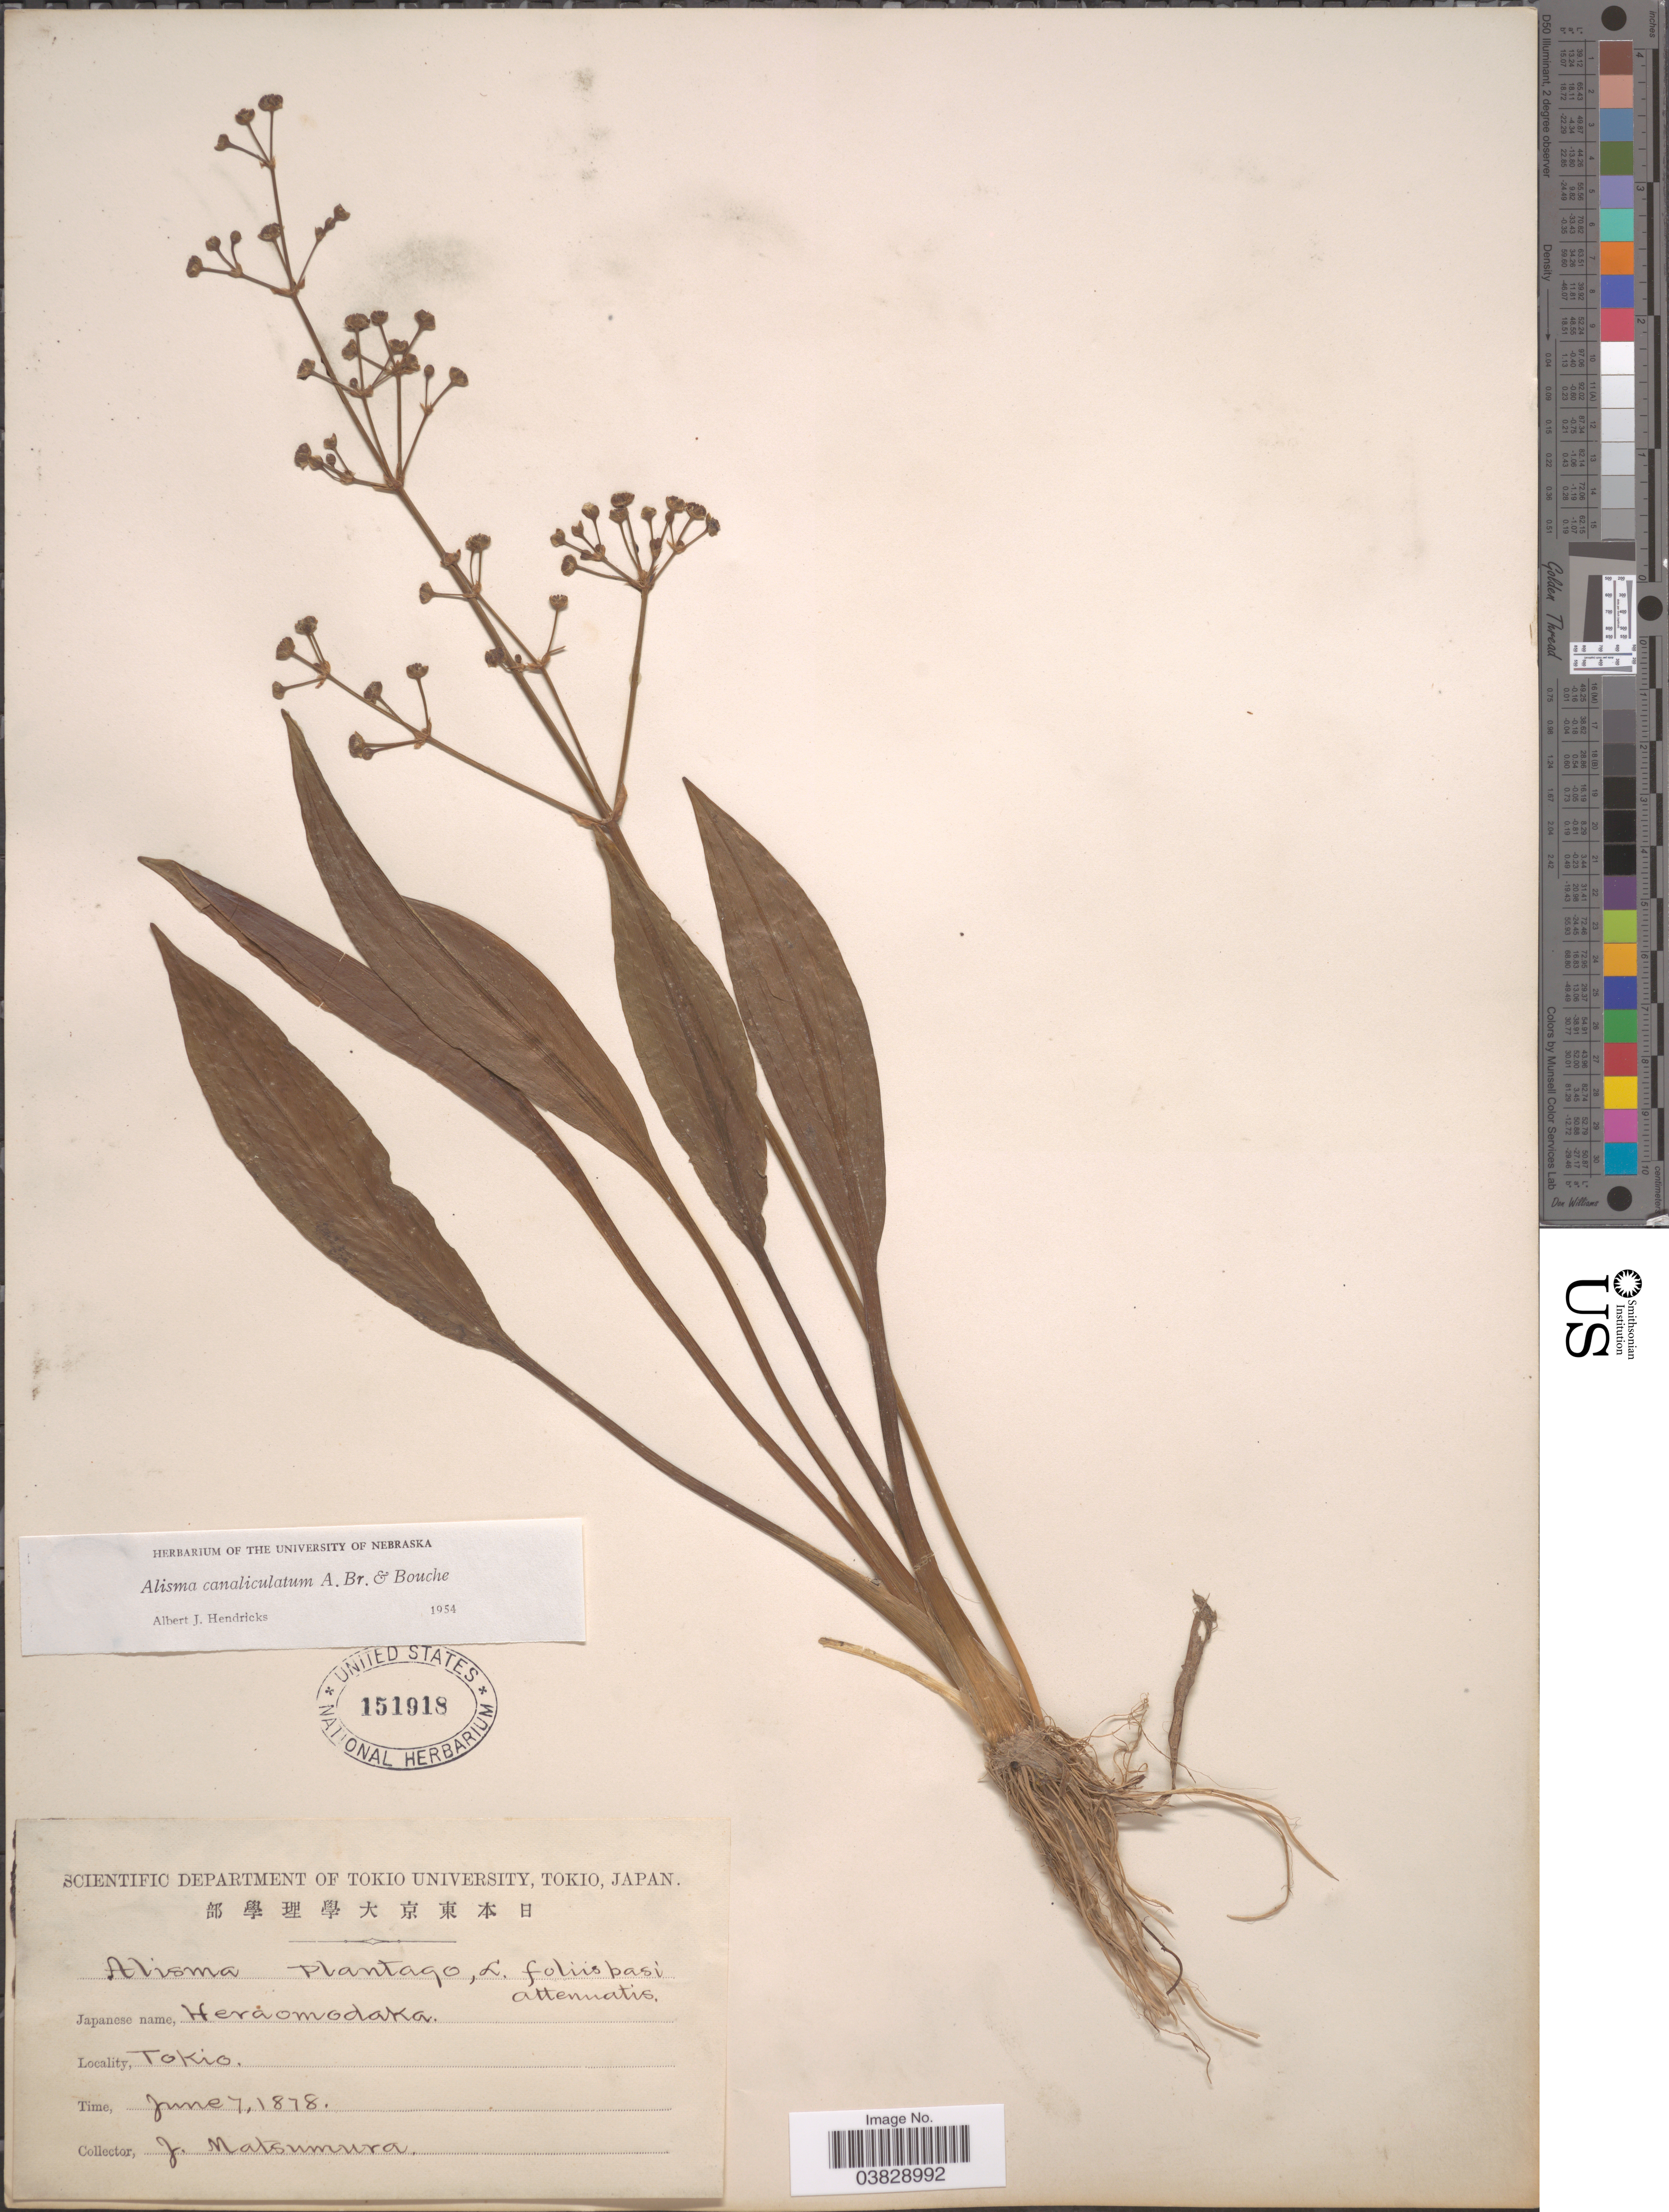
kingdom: Plantae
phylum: Tracheophyta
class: Liliopsida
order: Alismatales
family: Alismataceae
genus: Alisma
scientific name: Alisma canaliculatum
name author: A. Braun & C.D. Bouché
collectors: J. Matsumura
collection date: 1878-06-07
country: Japan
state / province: Tokyo, Federal City of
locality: Tokio.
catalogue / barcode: US 151918